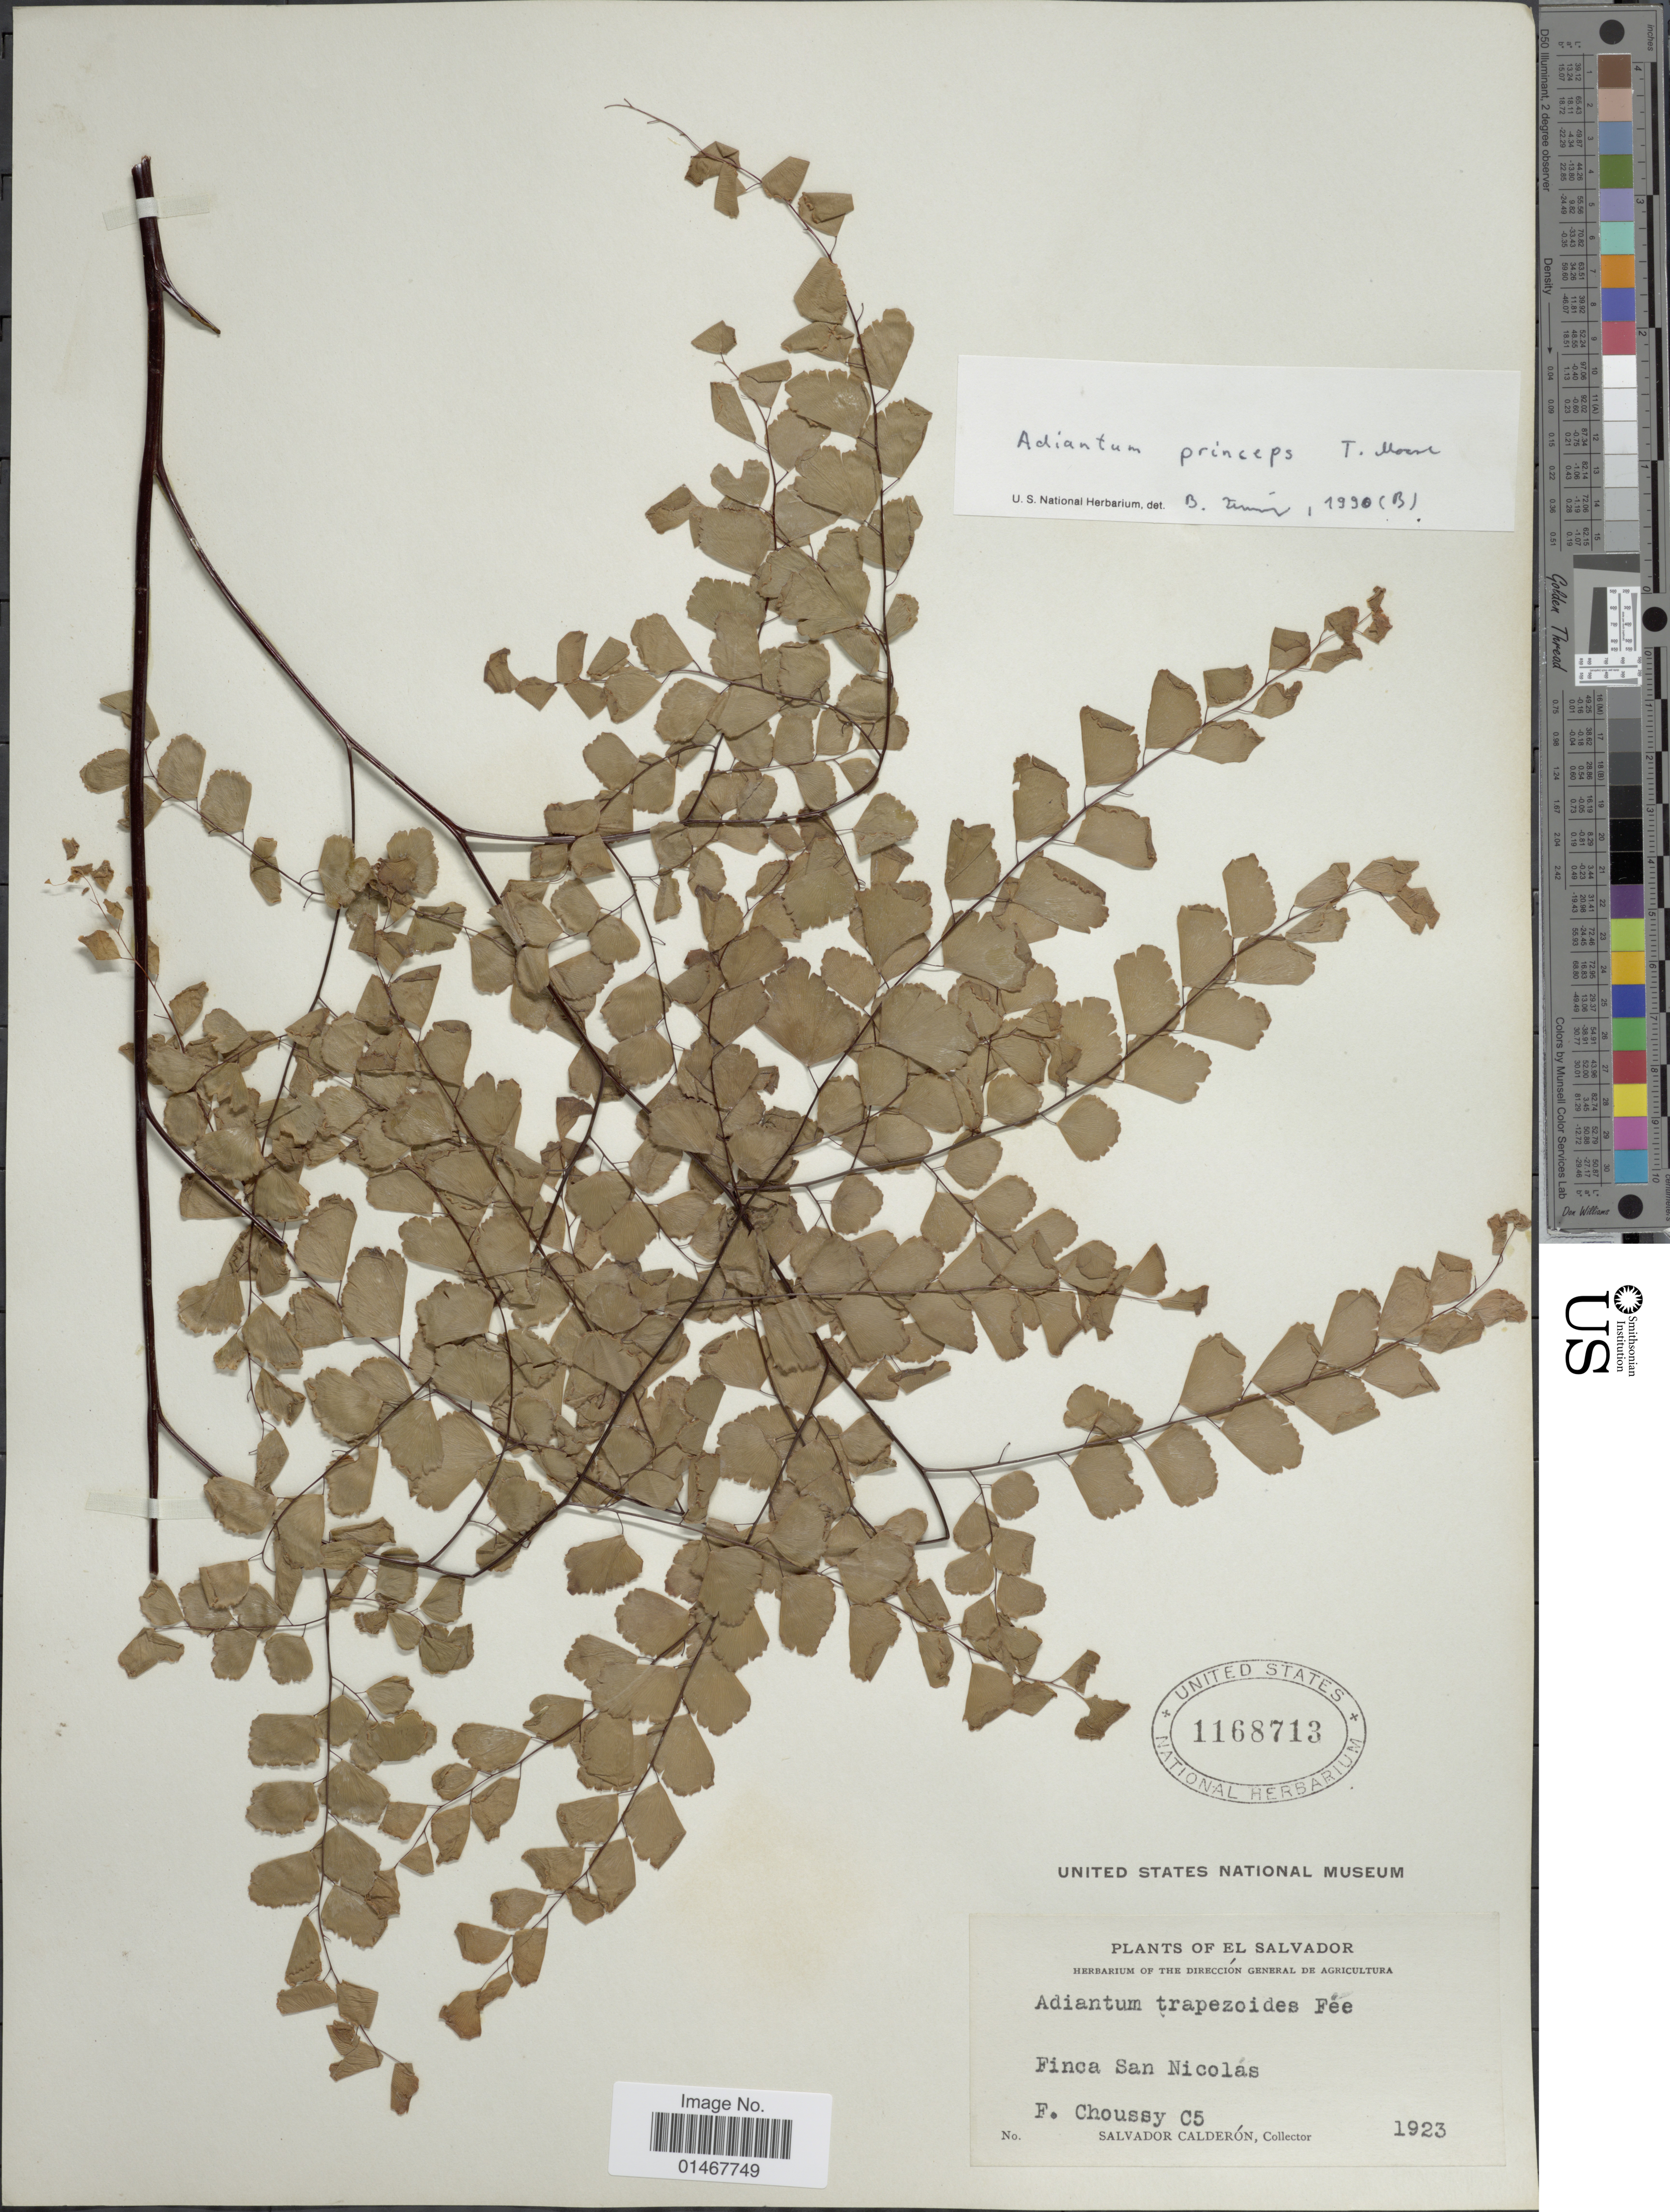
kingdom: Plantae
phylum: Tracheophyta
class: Polypodiopsida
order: Polypodiales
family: Pteridaceae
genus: Adiantum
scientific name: Adiantum princeps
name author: T. Moore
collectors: F. Choussy & S. Calderón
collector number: C5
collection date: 1923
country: El Salvador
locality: Finca San Nicolas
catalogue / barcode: US 1168713